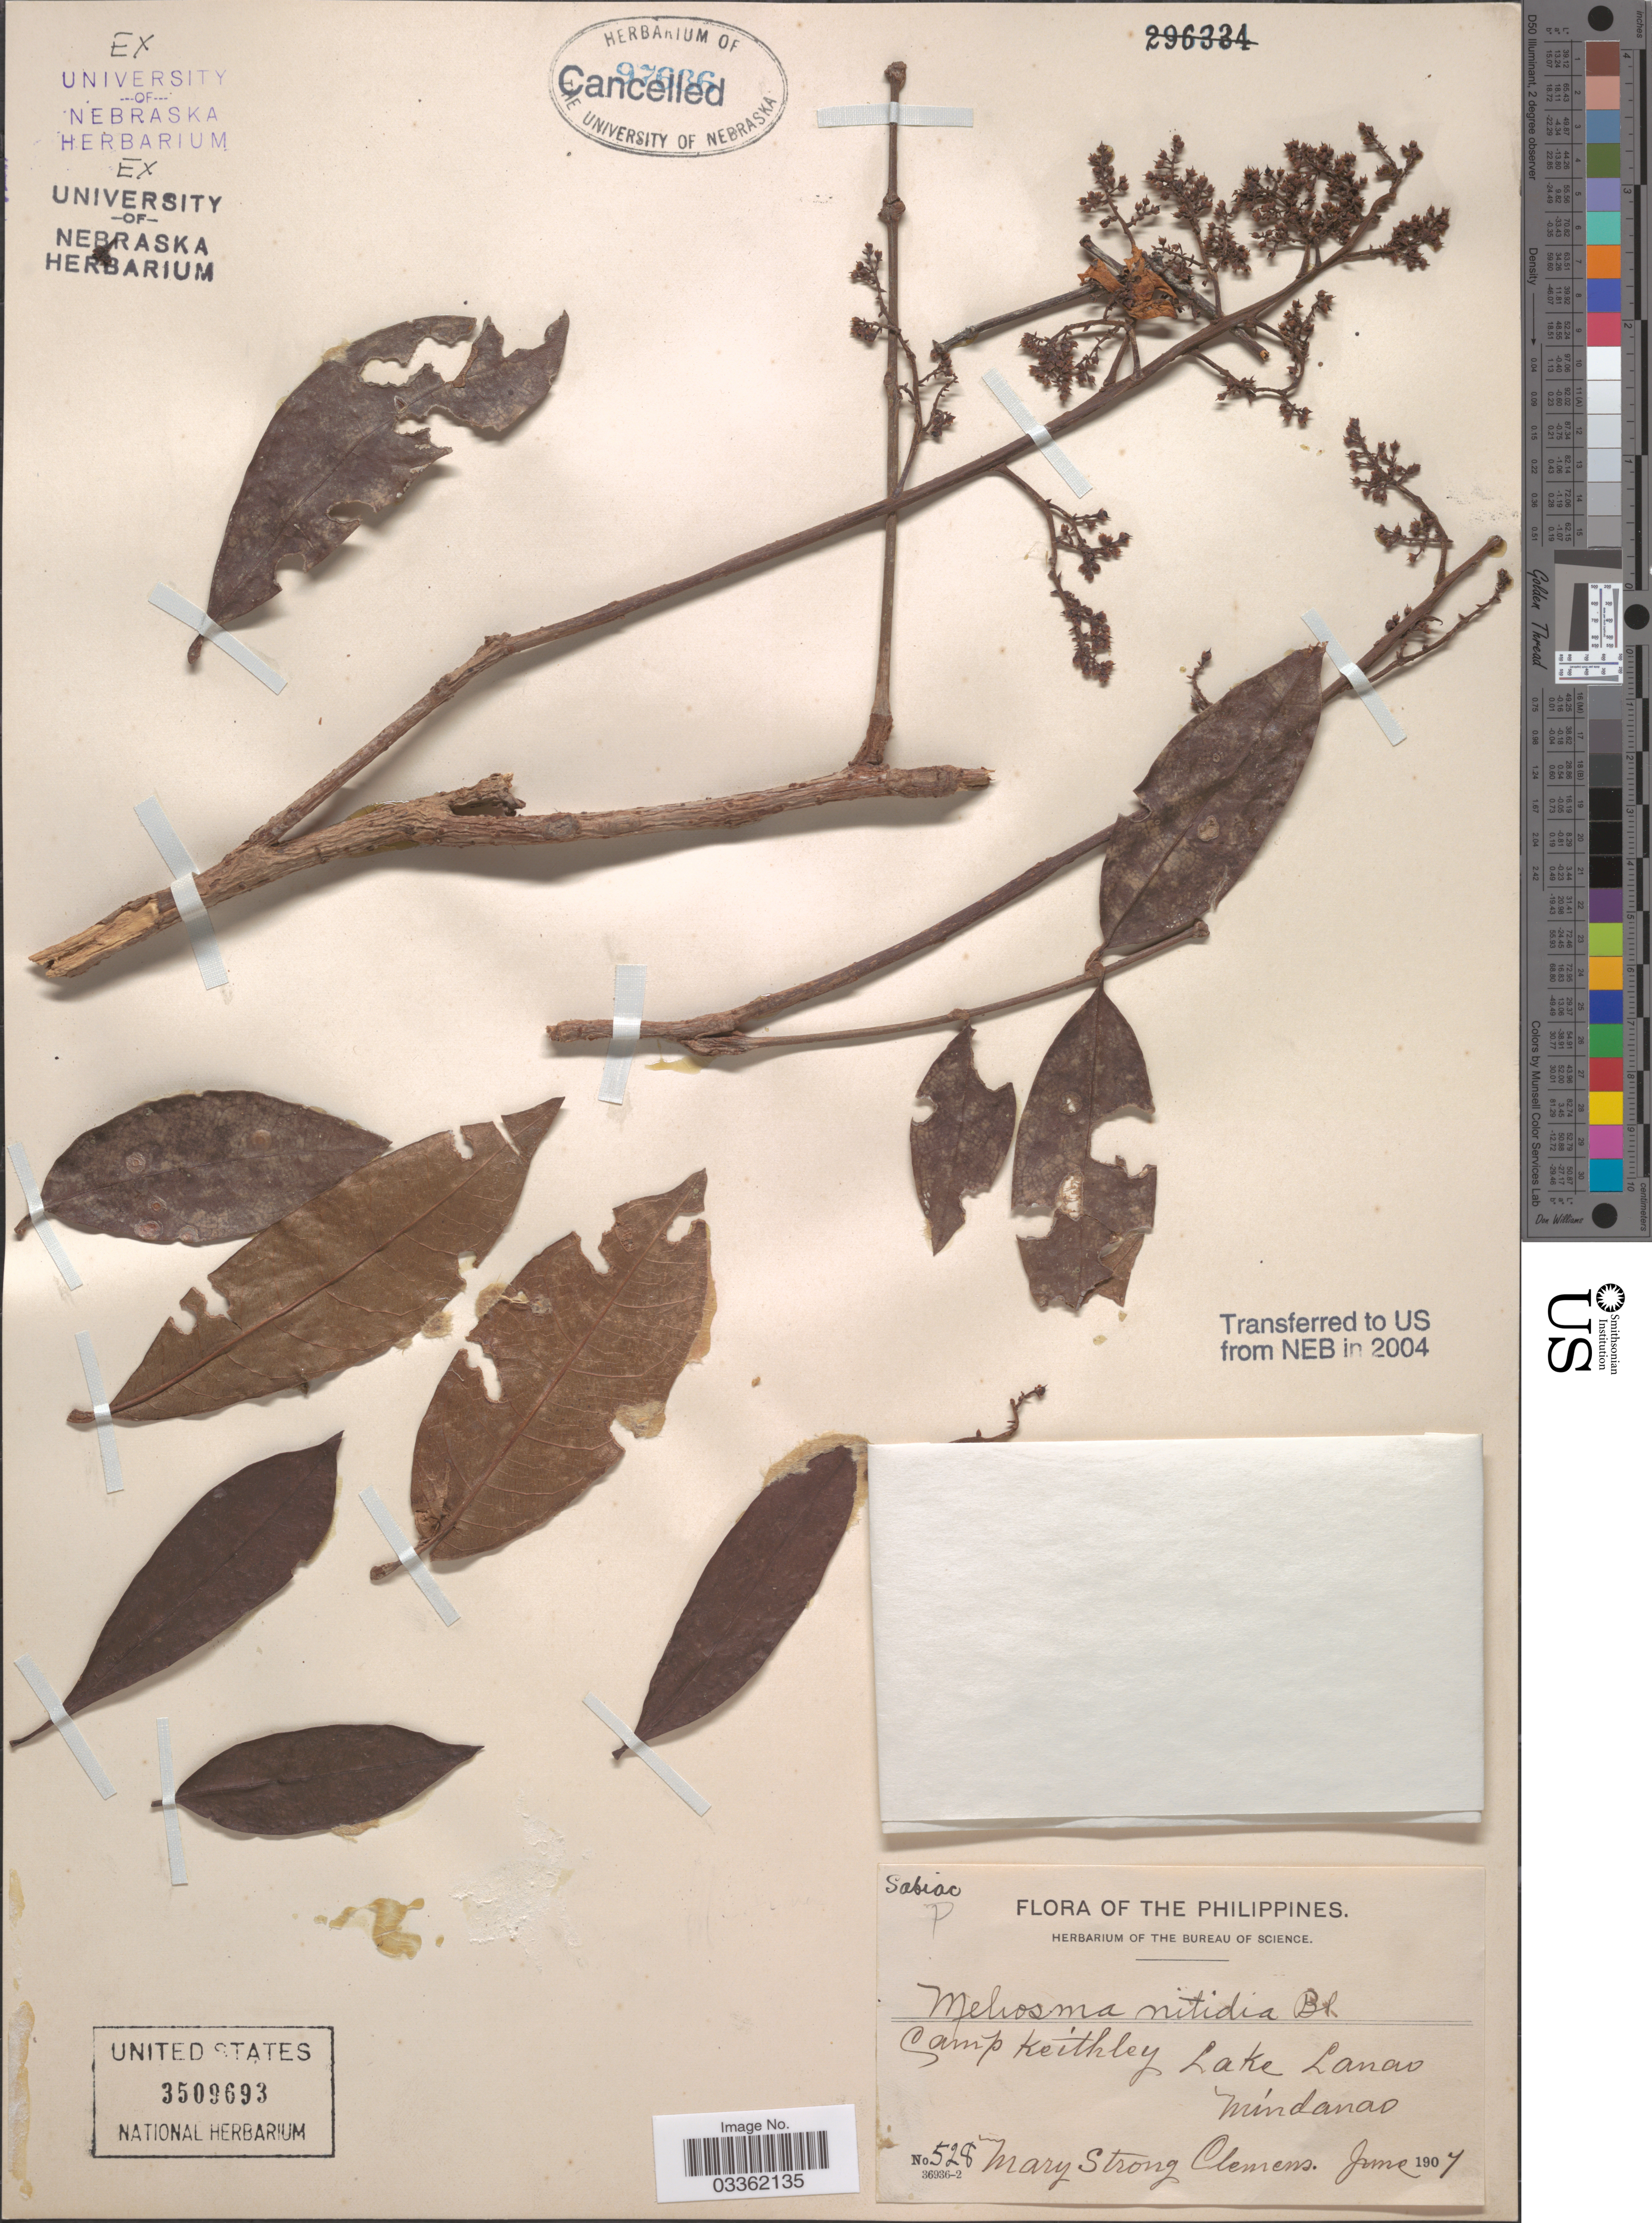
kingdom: Plantae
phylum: Tracheophyta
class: Magnoliopsida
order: Proteales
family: Sabiaceae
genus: Meliosma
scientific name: Meliosma sumatrana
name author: (Jack) Walp.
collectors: M. S. Clemens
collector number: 528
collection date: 1907-06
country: Philippines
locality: Camp Keithley. Lake Lanao. Mindanao.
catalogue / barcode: US 3509693